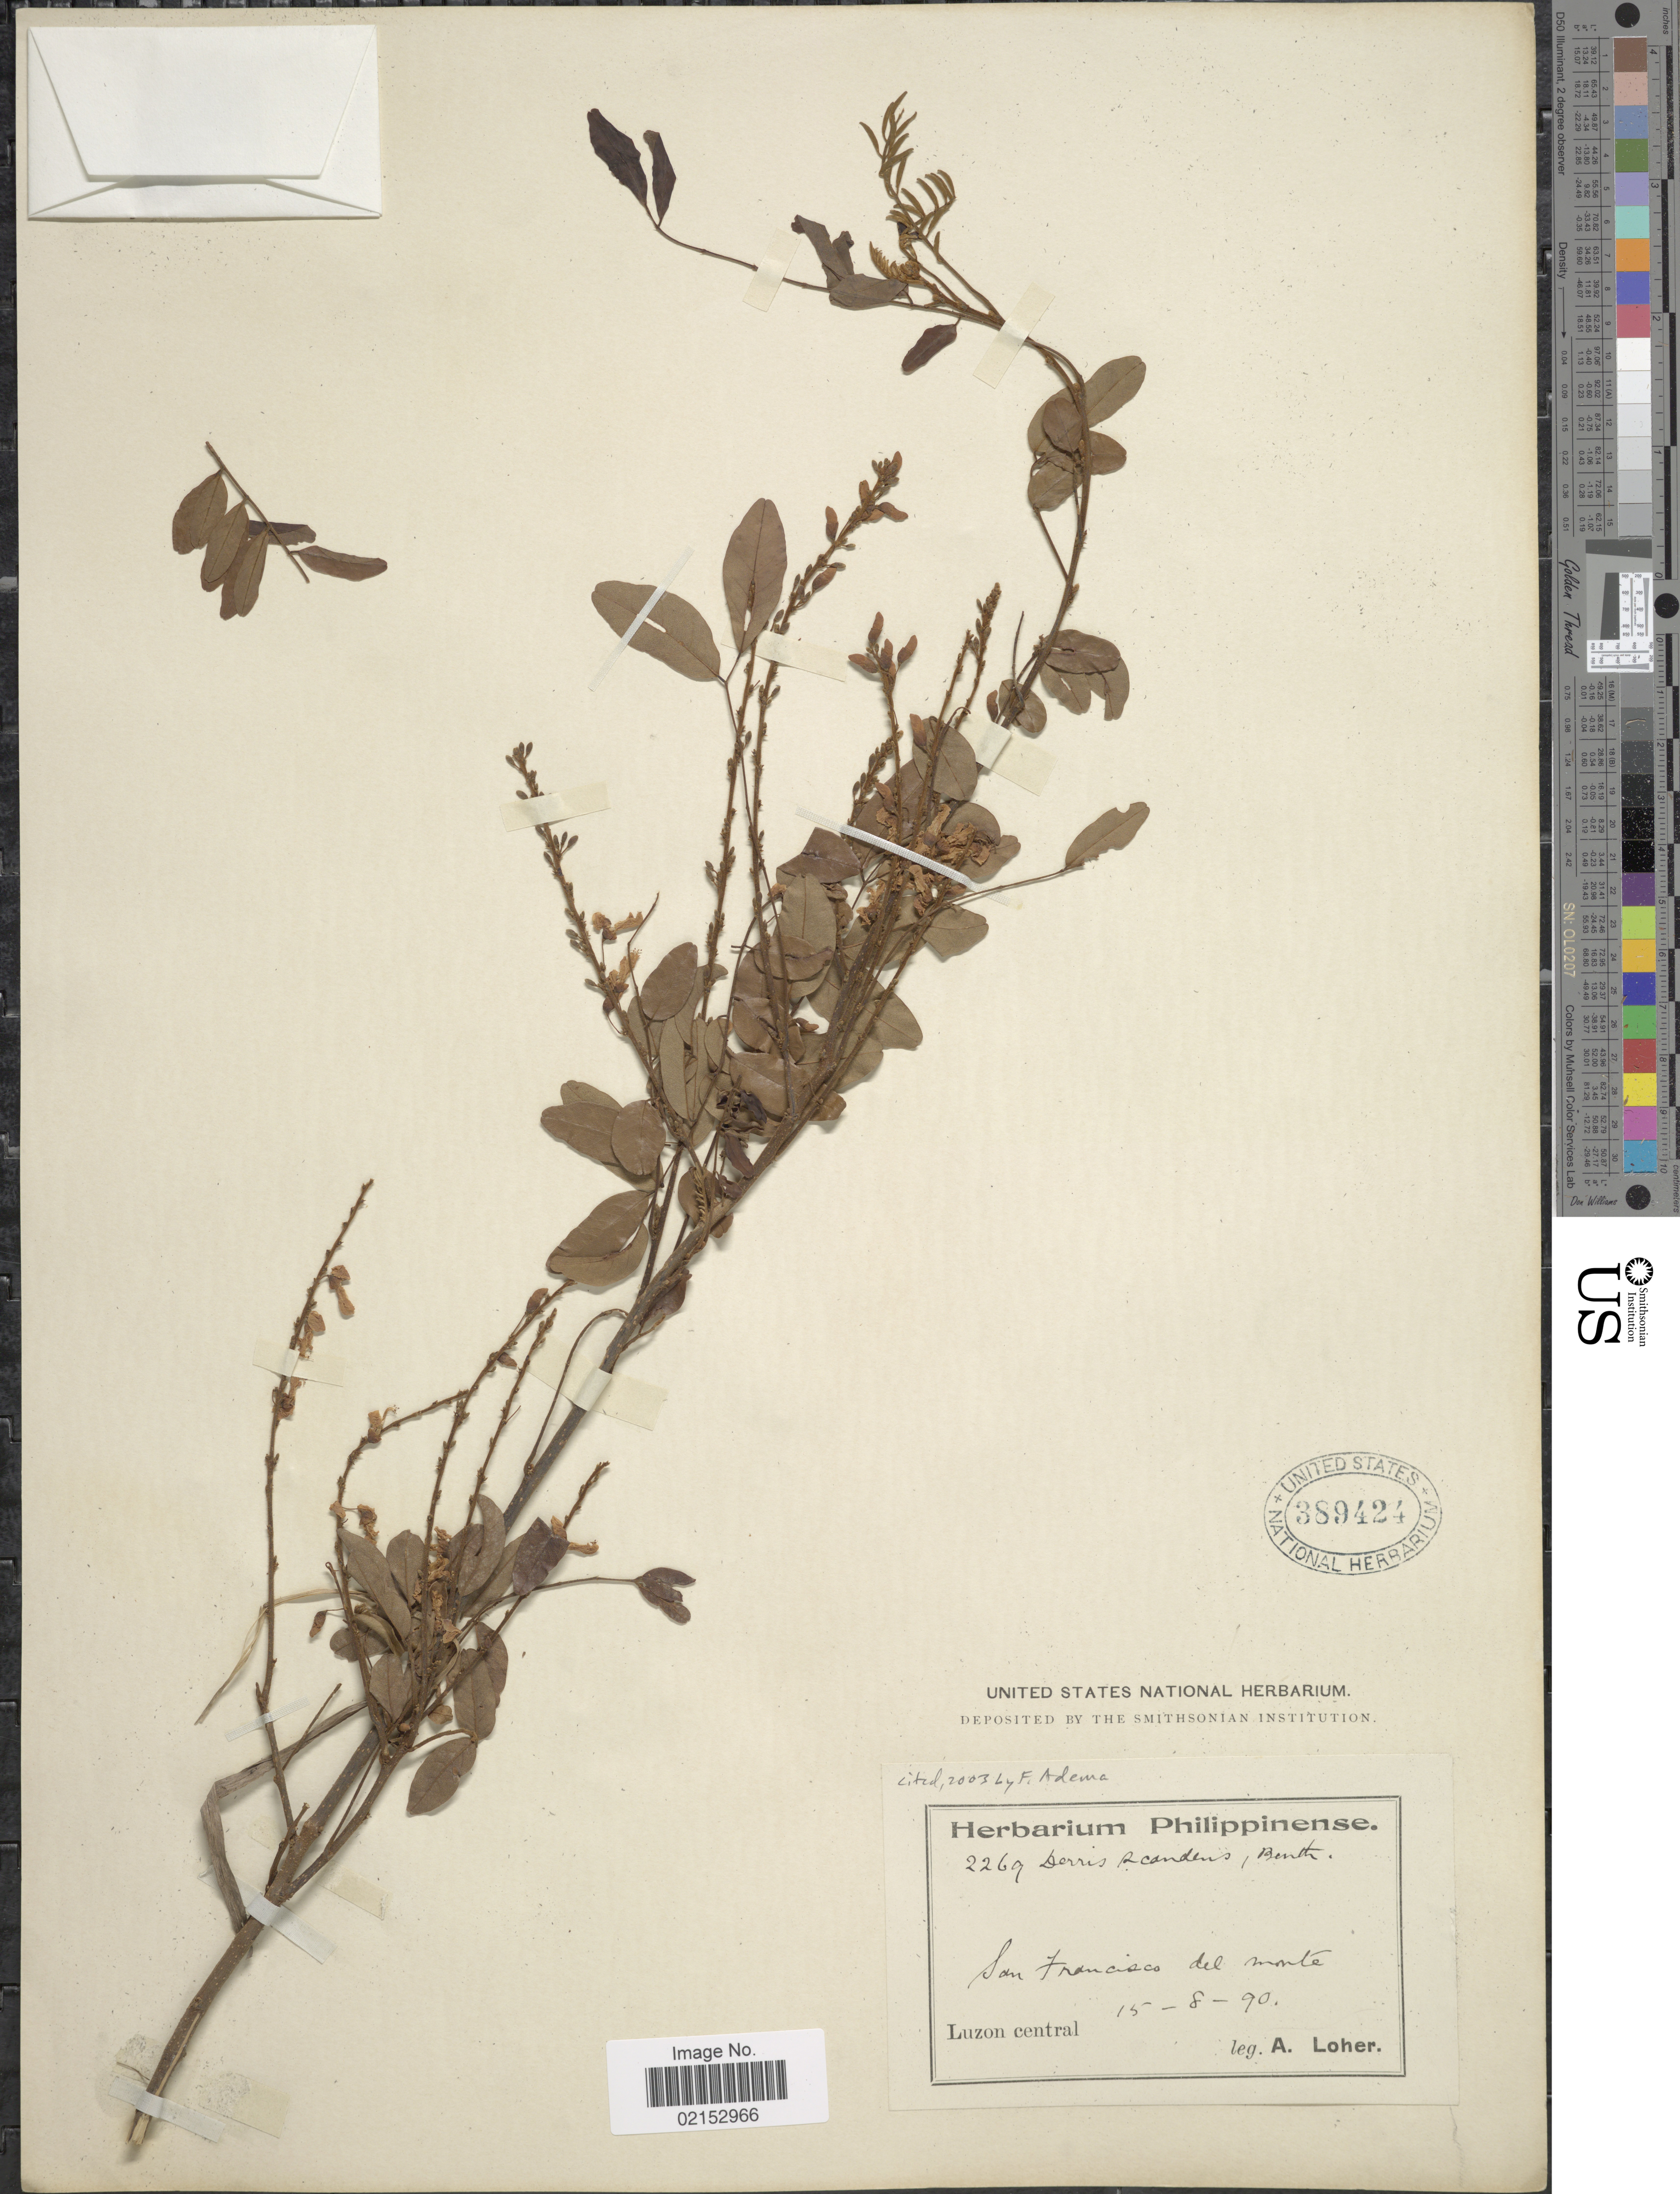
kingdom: Plantae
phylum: Tracheophyta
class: Magnoliopsida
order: Fabales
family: Fabaceae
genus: Brachypterum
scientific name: Brachypterum scandens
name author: (Roxb.) Miq.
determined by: Strong, Mark T., (BOT), Smithsonian Institution - National Museum of Natural History (UNITED STATES)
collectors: A. Loher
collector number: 2269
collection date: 1890-08-15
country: Philippines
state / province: Central Luzon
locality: Luzon central, San Francisco del Monte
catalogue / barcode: US 389424